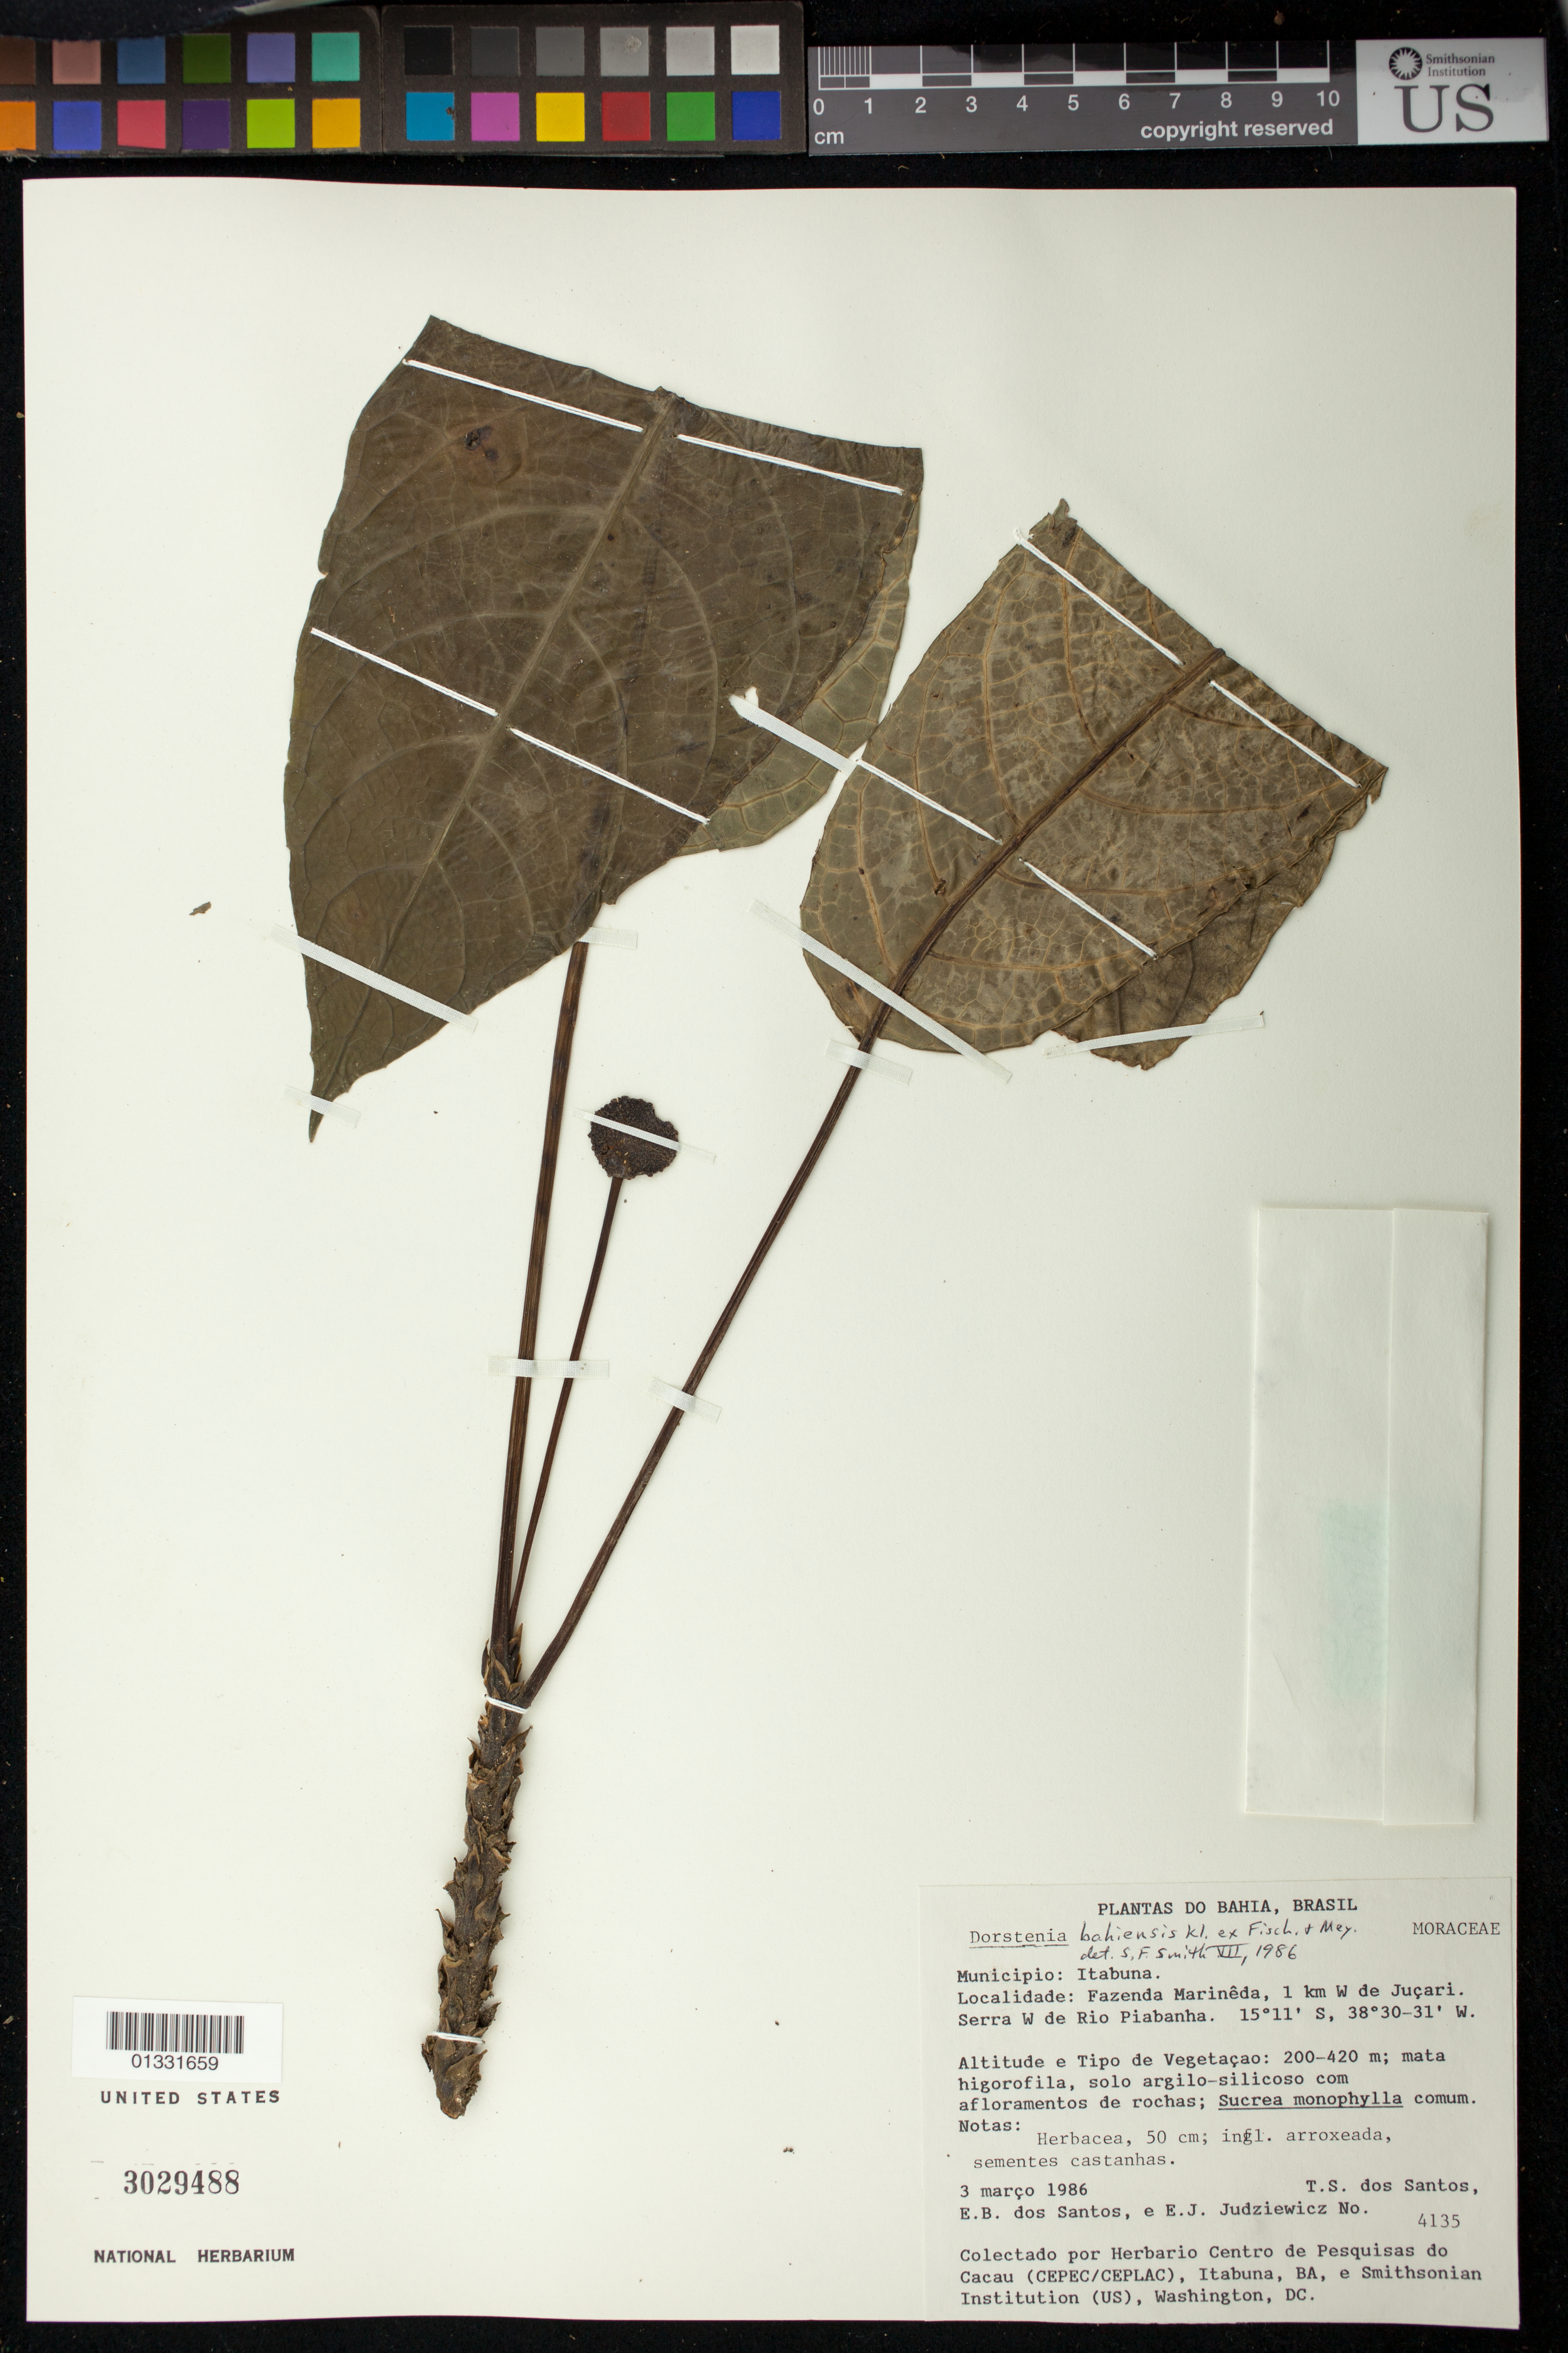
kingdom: Plantae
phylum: Tracheophyta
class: Magnoliopsida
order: Rosales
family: Moraceae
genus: Dorstenia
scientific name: Dorstenia bahiensis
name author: Klotzsch ex Fisch. & C.A. Mey.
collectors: T. S. Santos, E. B. Santos & E. J. Judziewicz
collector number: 4135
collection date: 1986-03-03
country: Brazil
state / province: Bahia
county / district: Itabuna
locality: Fazenda Marinêda, 1 km W de Juçari. Serra W de Rio Piabanha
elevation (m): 200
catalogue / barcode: US 3029488